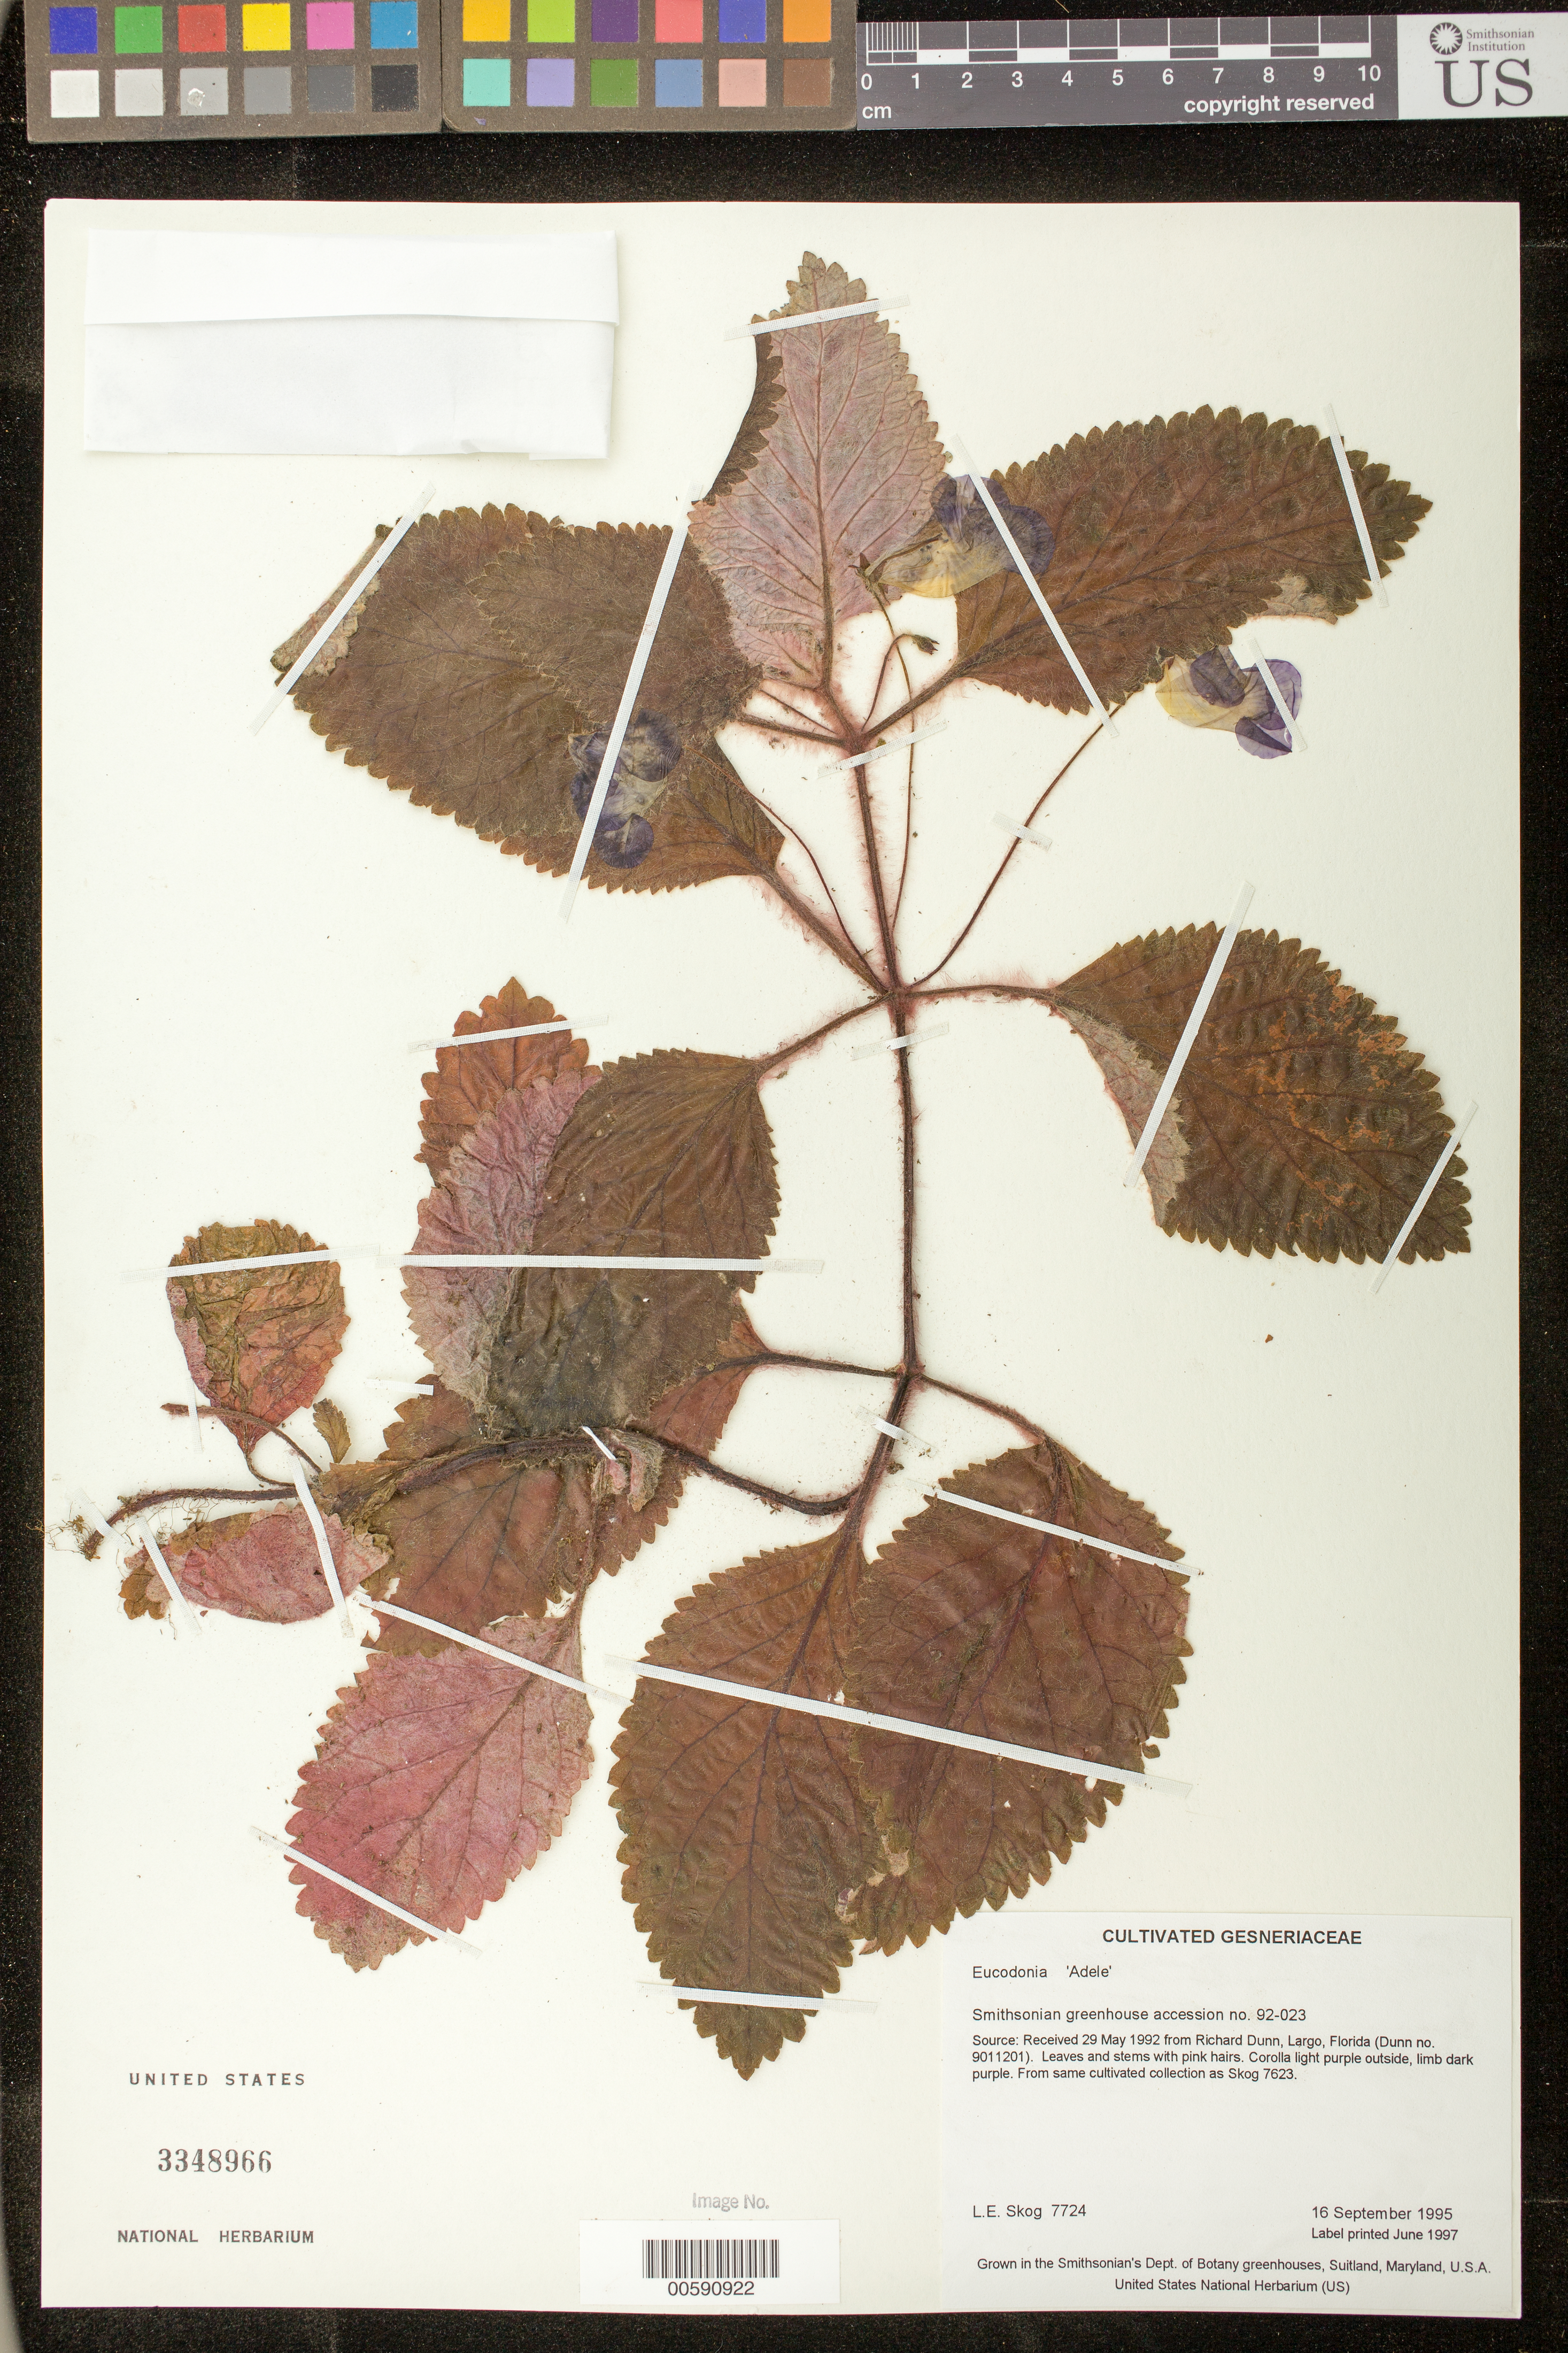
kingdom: Plantae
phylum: Tracheophyta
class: Magnoliopsida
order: Lamiales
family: Gesneriaceae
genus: Eucodonia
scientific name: Eucodonia verticillata 'Frances' x E. ehrenbergii Hanst. 'Adele'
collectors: L. E. Skog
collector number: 7724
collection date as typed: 16 Sep 1995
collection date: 1995-09-16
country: United States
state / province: Maryland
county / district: Prince George's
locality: Grown in the Smithsonian's Dept. of Botany greenhouses, Suitland, Maryland, U.S.A.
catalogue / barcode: US 3348966